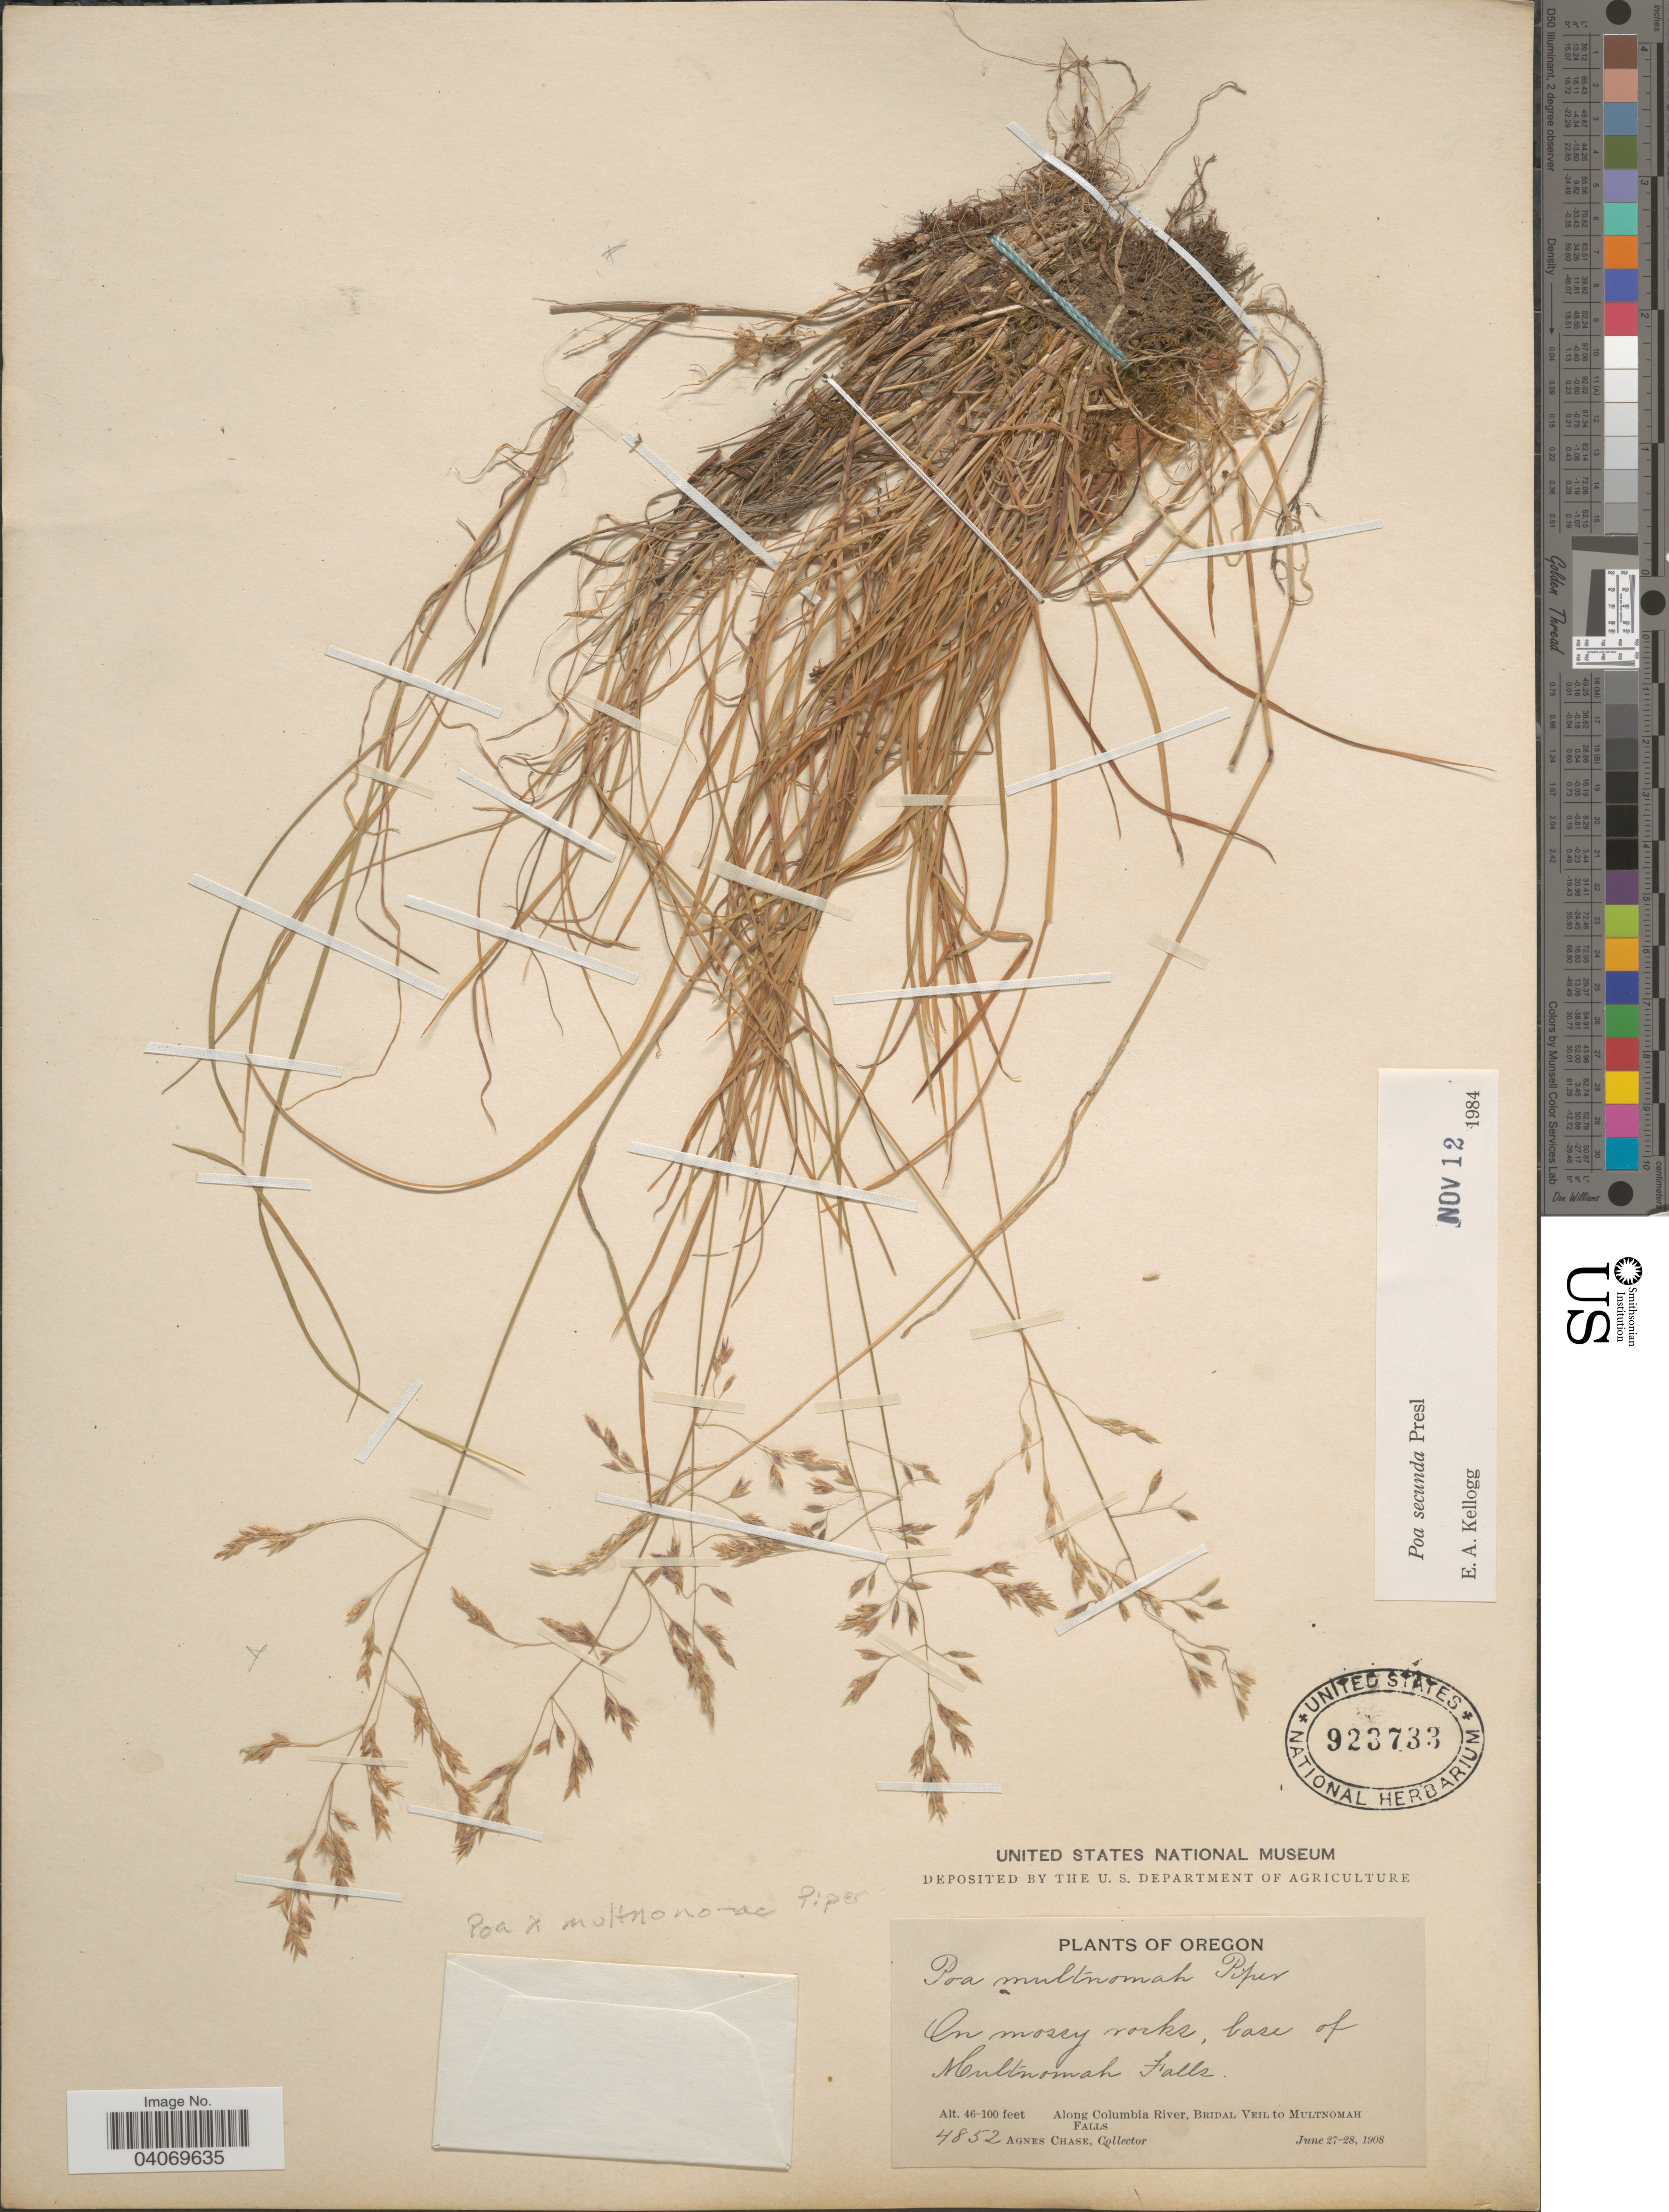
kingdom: Plantae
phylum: Tracheophyta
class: Liliopsida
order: Poales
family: Poaceae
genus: Poa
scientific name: Poa x multnomae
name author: Piper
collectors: A. Chase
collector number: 4852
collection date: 1908-06-27/1908-06-28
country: United States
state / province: Oregon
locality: On mossy rocks, base of Multnomah Falls. Along Columbia River, Bridal Veil to Multnomah Falls.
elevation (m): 14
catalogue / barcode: US 923733